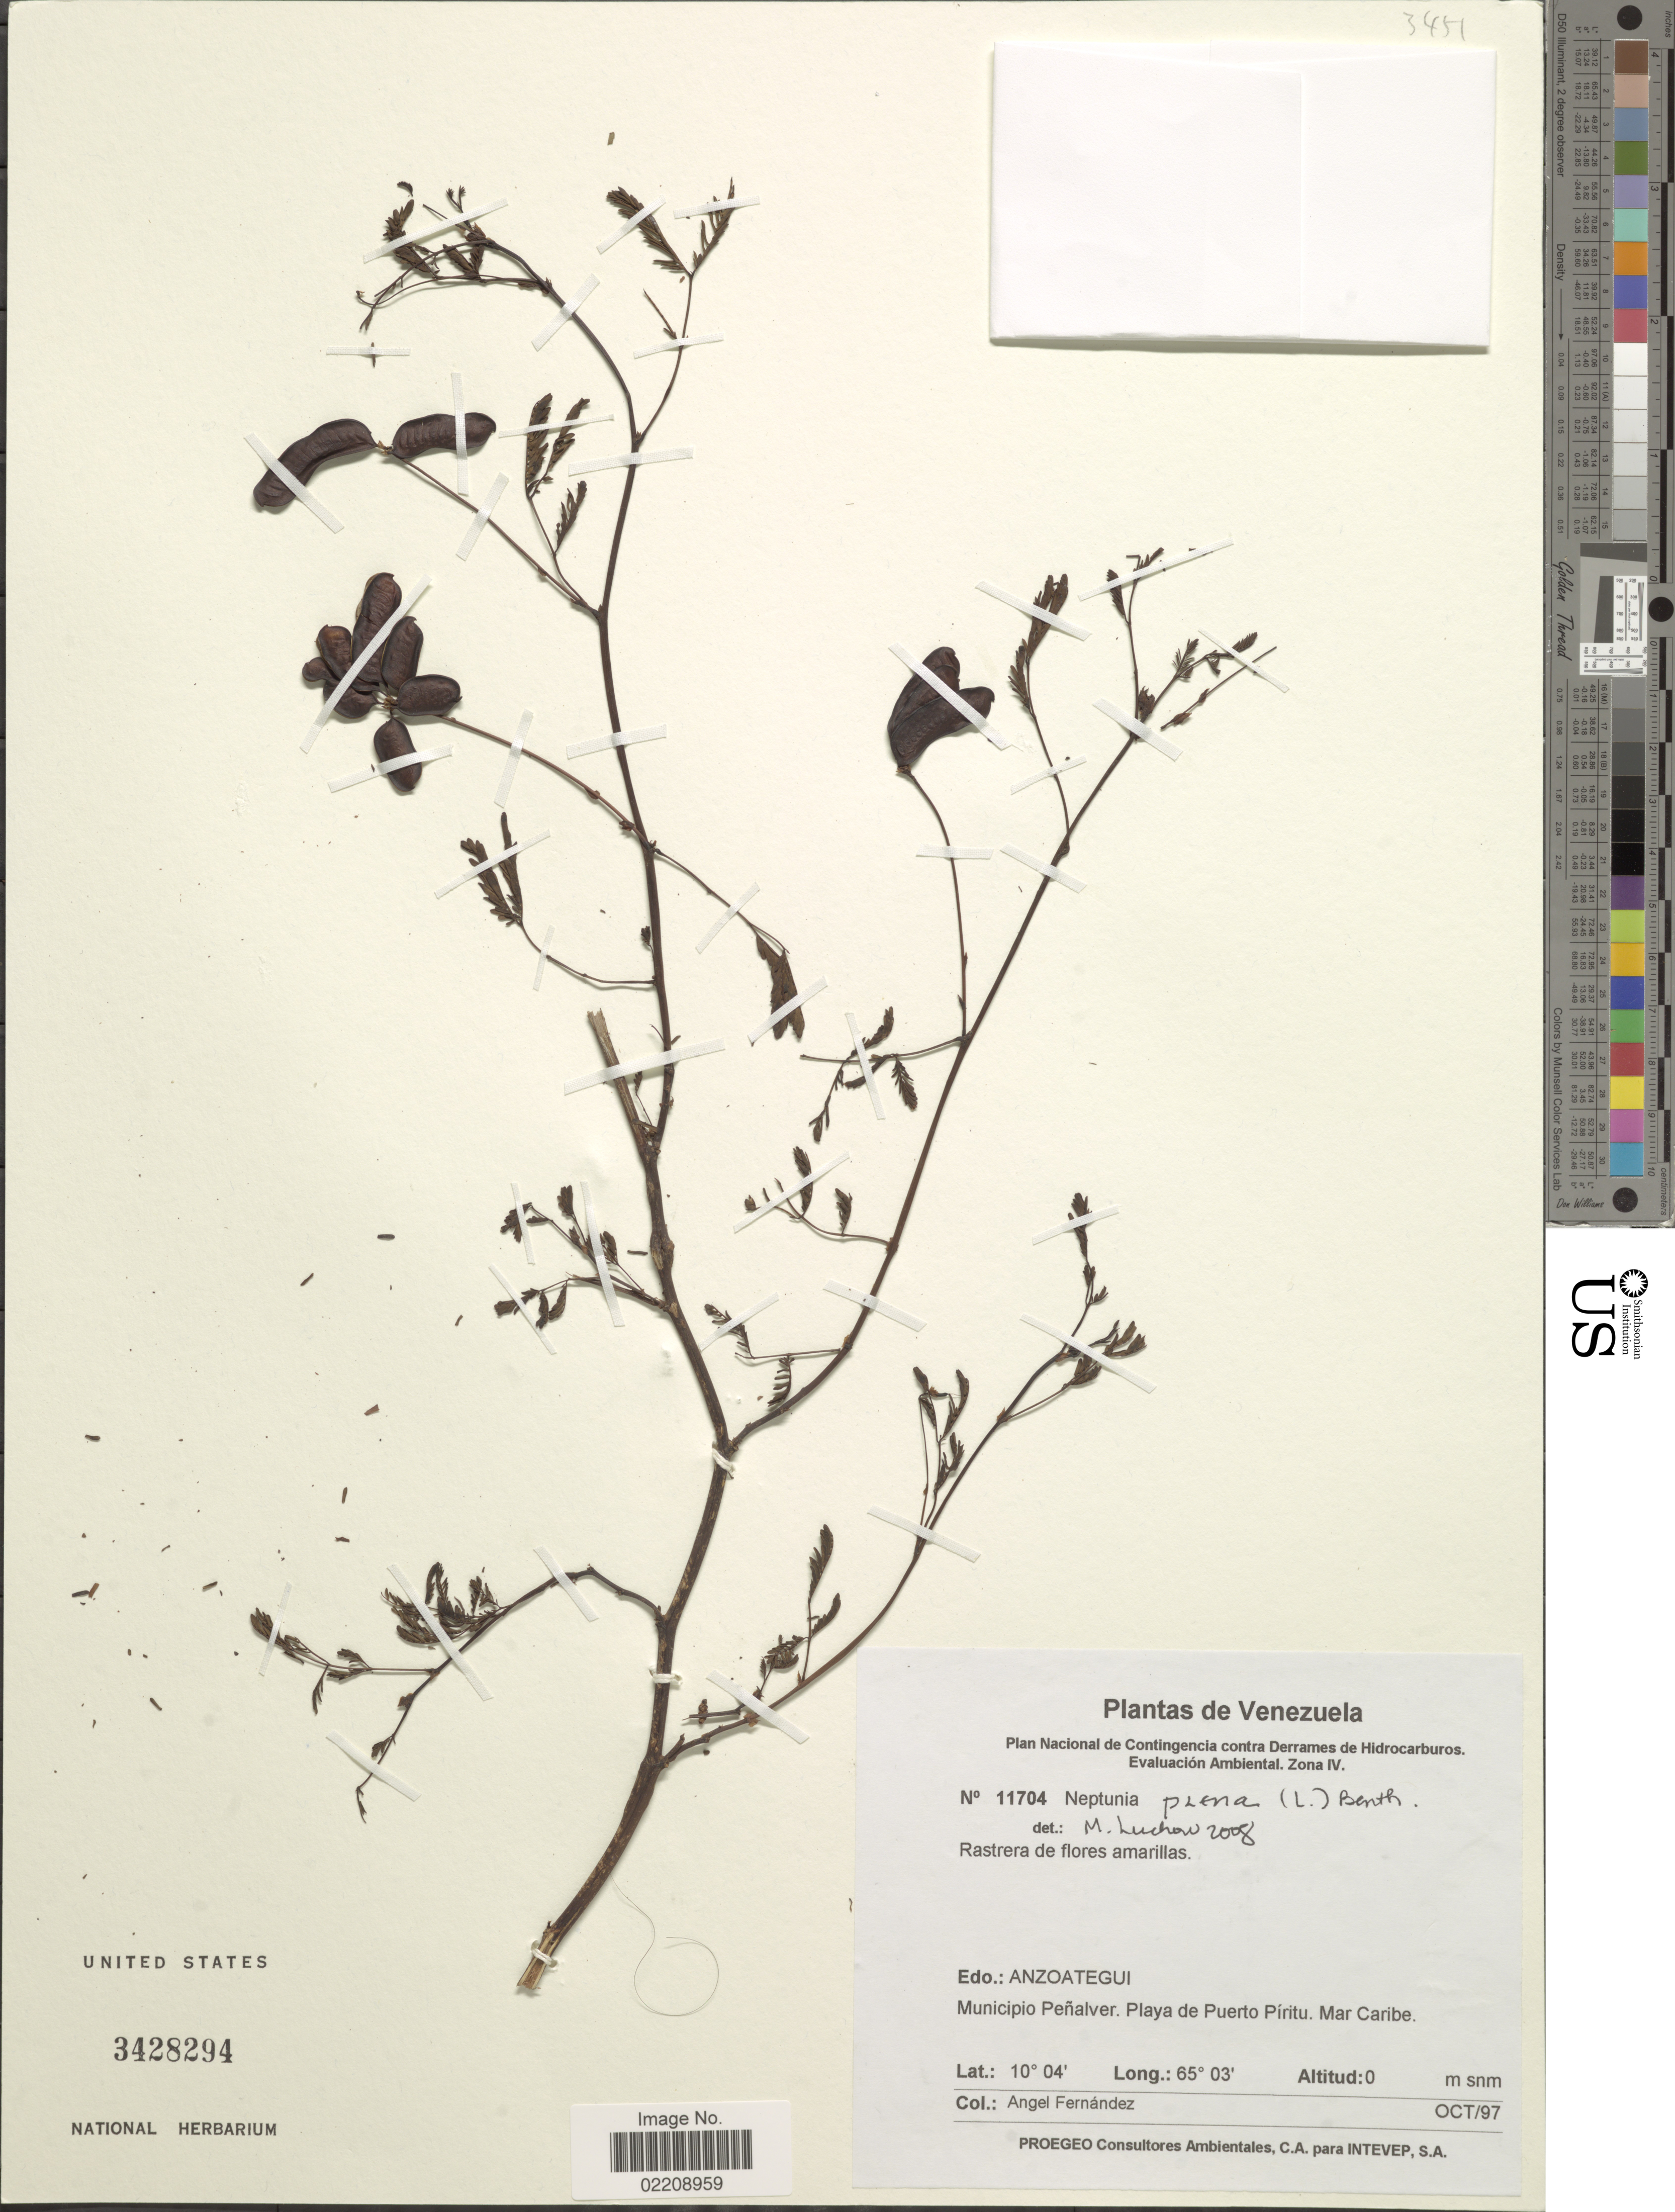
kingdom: Plantae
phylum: Tracheophyta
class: Magnoliopsida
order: Fabales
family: Fabaceae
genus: Neptunia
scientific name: Neptunia plena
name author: (L.) Benth.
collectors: Á. Fernández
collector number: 11704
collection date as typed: Transcribed d/m/y: /10/97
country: Venezuela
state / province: Anzoategui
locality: Municipio Penalver, Playa de Puerto Piritu. Mar Caribe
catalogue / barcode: US 3428294